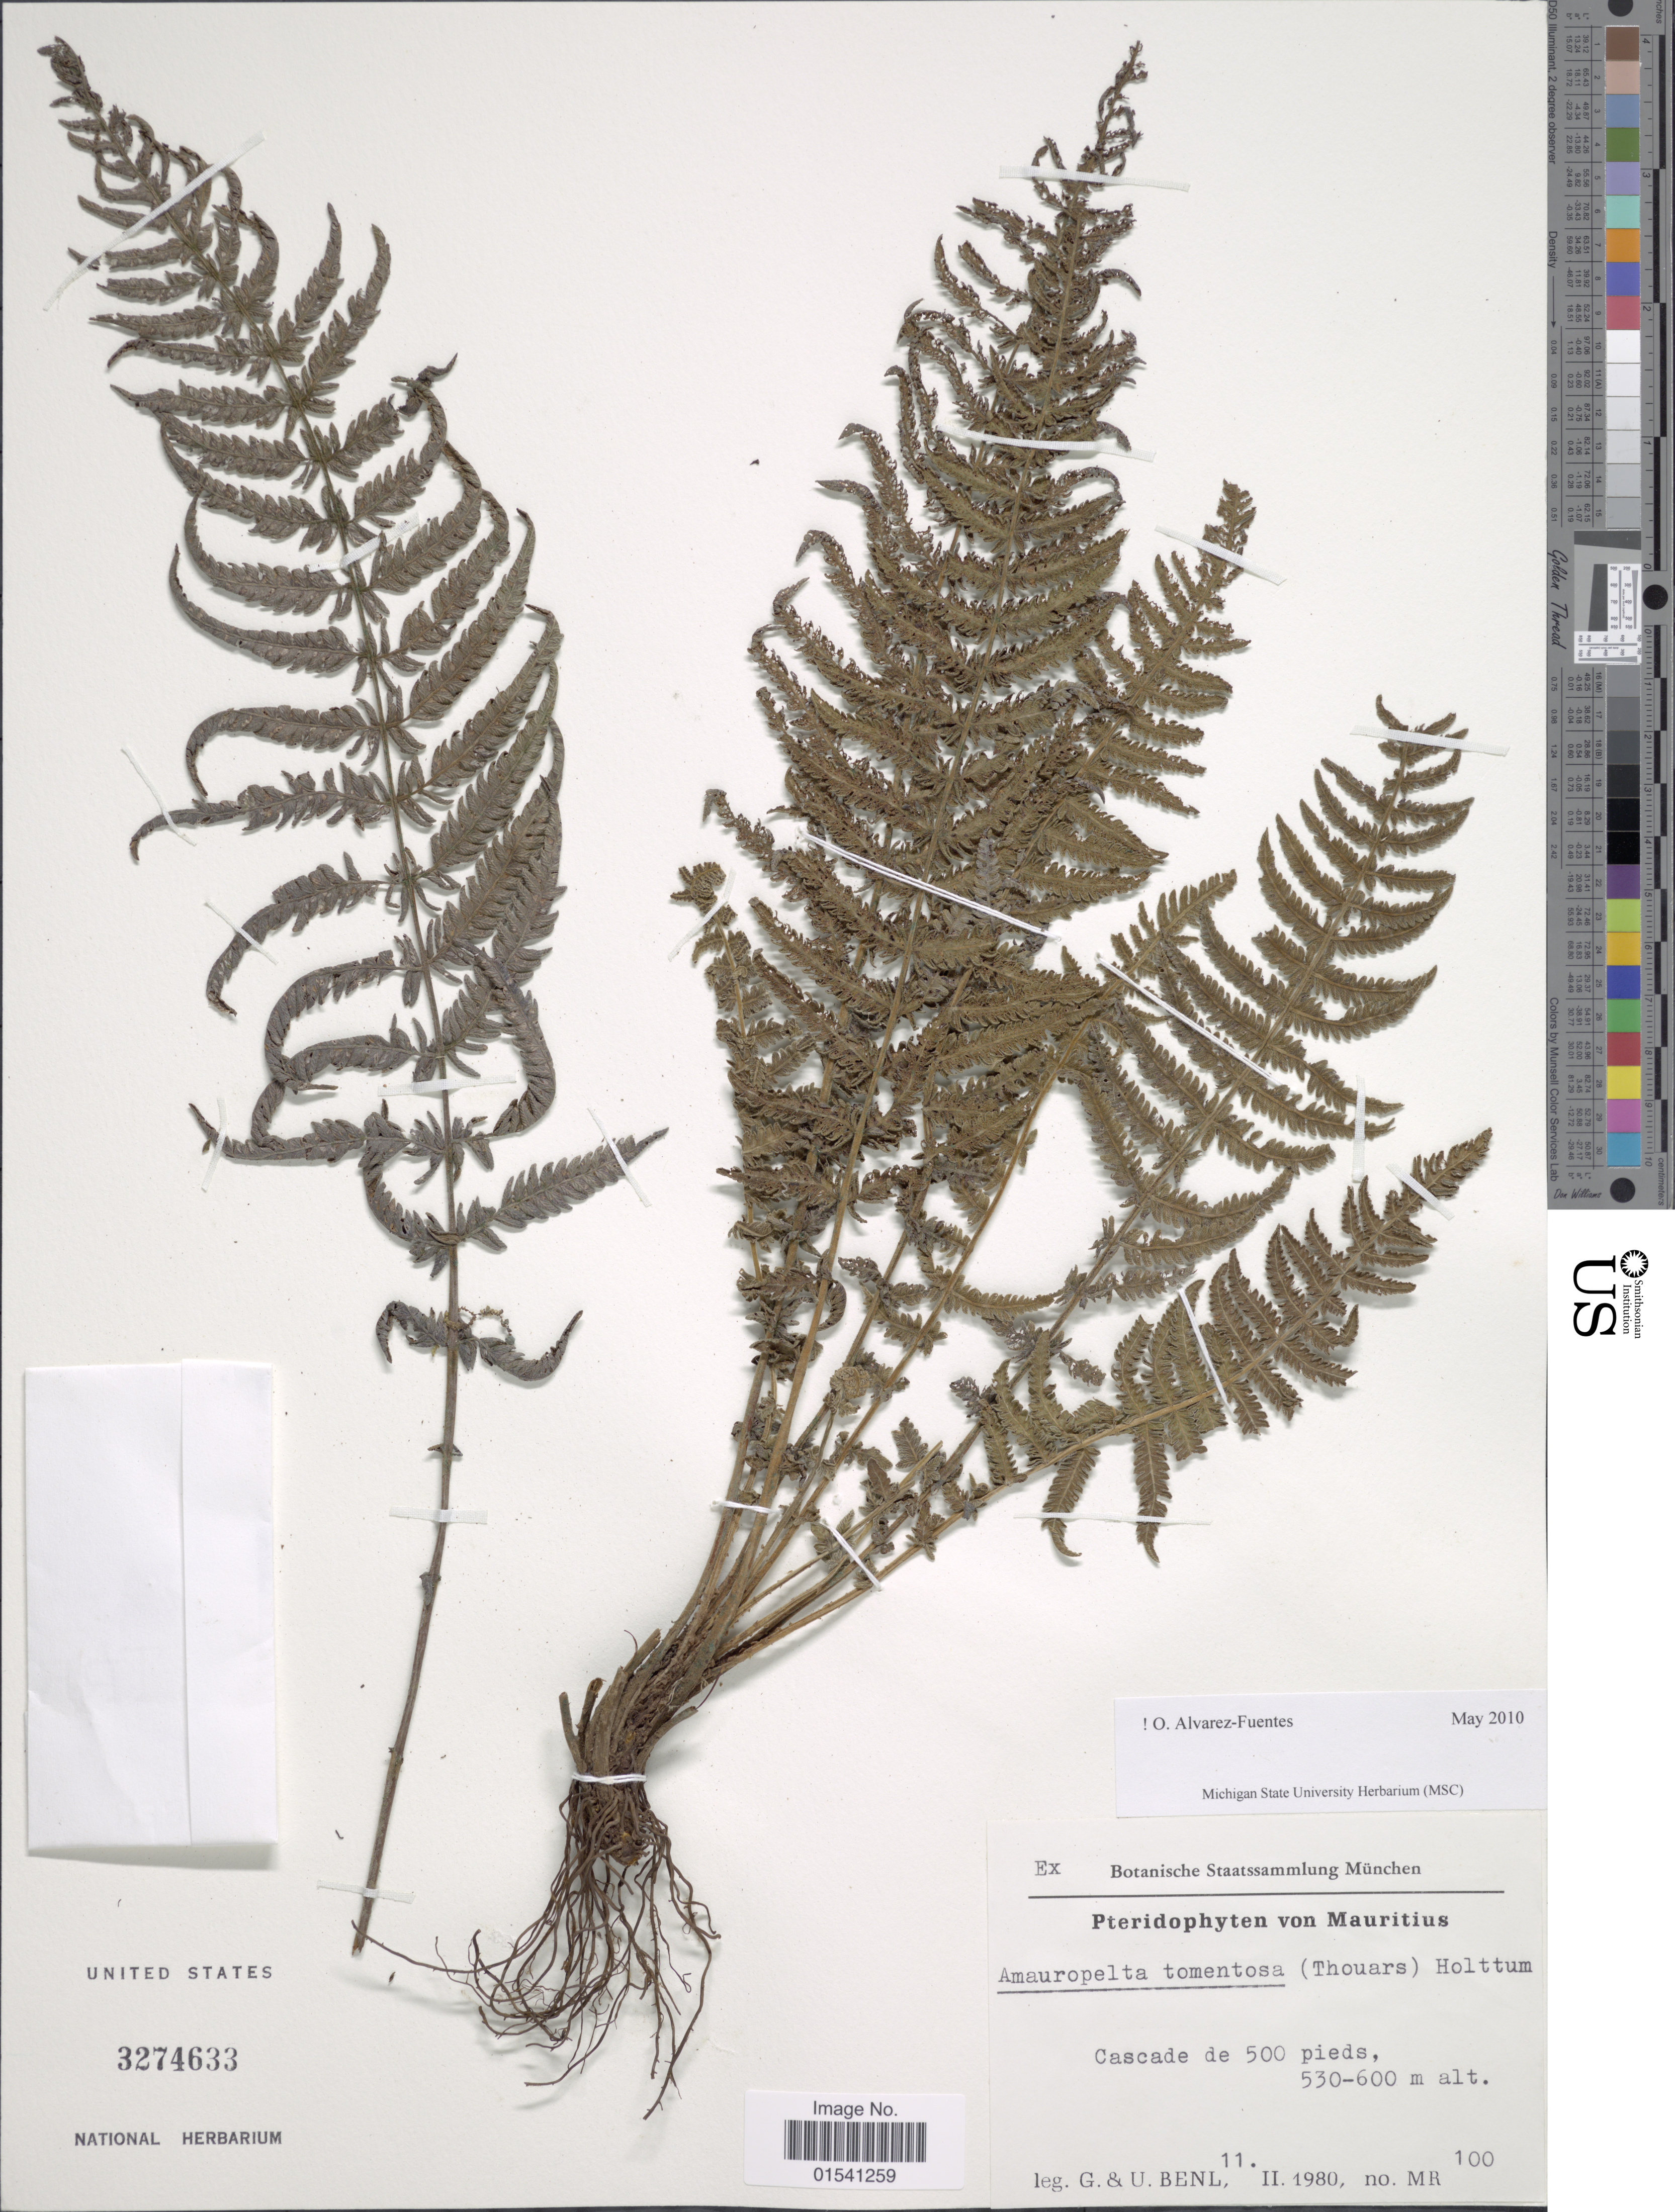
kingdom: Plantae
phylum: Tracheophyta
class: Polypodiopsida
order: Polypodiales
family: Thelypteridaceae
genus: Amauropelta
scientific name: Amauropelta tomentosa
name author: (Thouars) Holttum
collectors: G. Benl & U. Benl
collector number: MR 100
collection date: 1980-02-11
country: Mauritius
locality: Cascade de 500 pieds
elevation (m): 530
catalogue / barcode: US 3274633